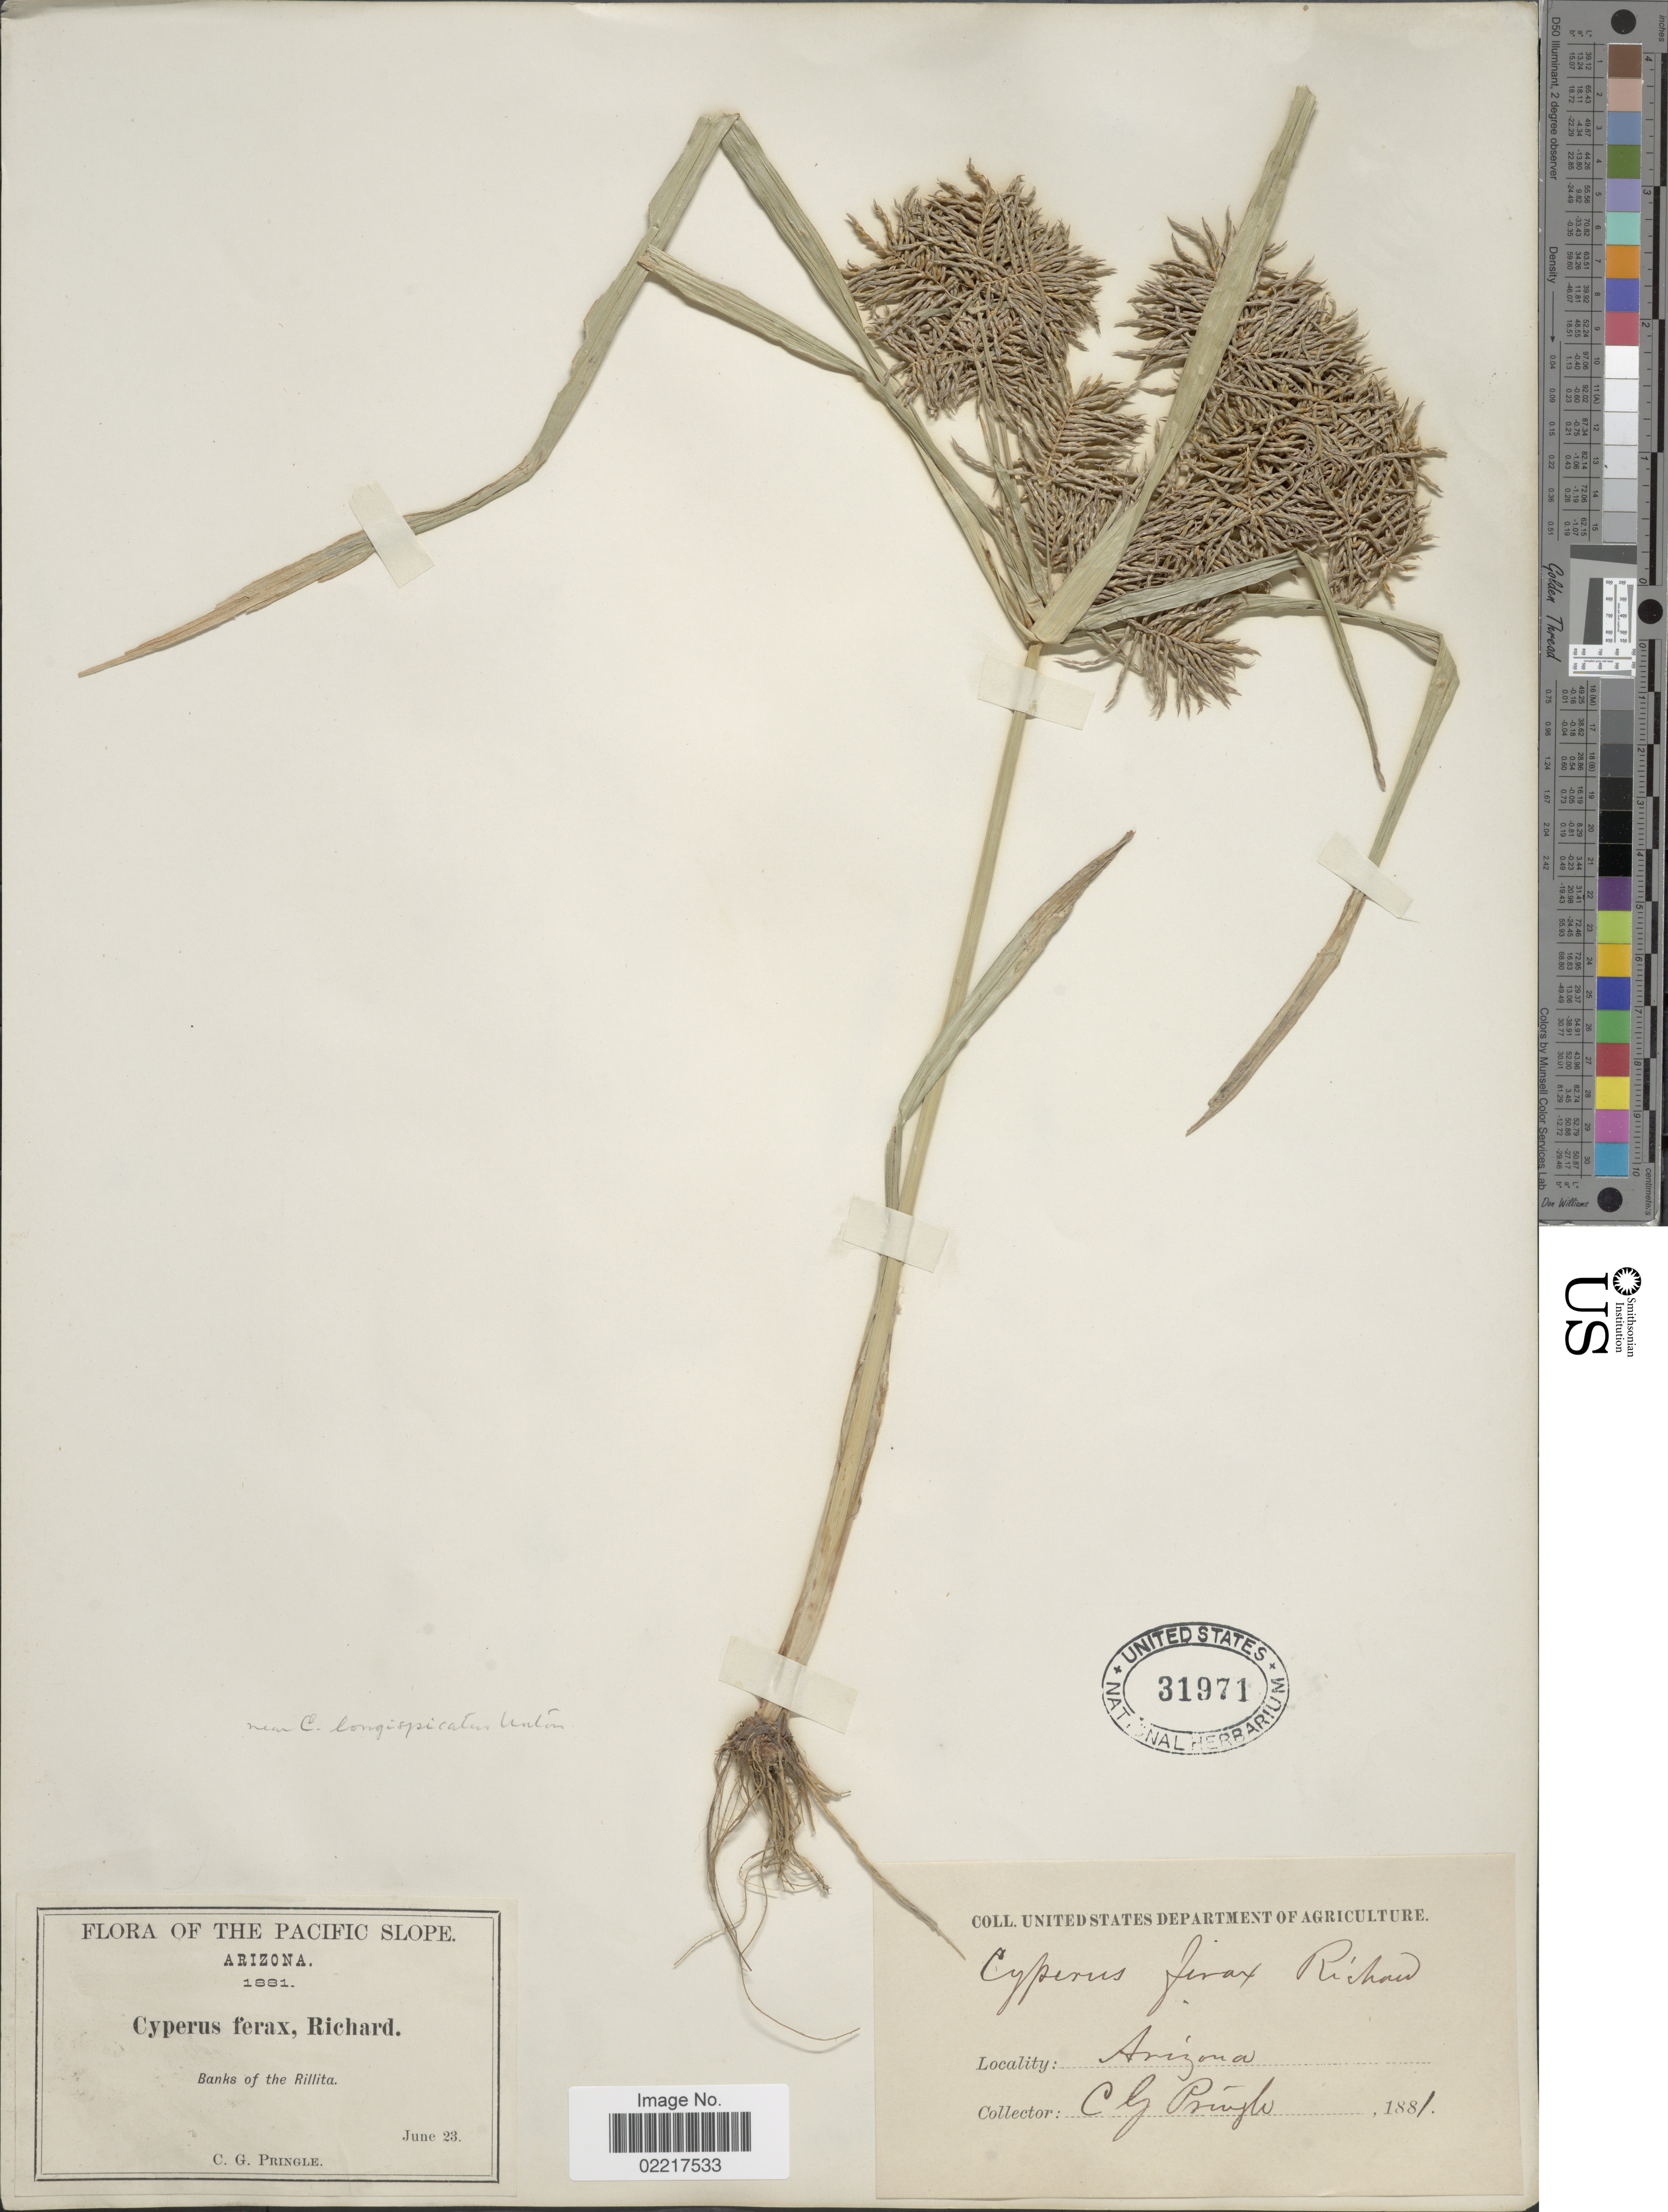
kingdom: Plantae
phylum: Tracheophyta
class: Liliopsida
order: Poales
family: Cyperaceae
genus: Cyperus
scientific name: Cyperus odoratus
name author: L.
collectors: C. G. Pringle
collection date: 1881-06-23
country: United States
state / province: Arizona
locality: The Pacific Slope, Banks of the Rillita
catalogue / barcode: US 31971